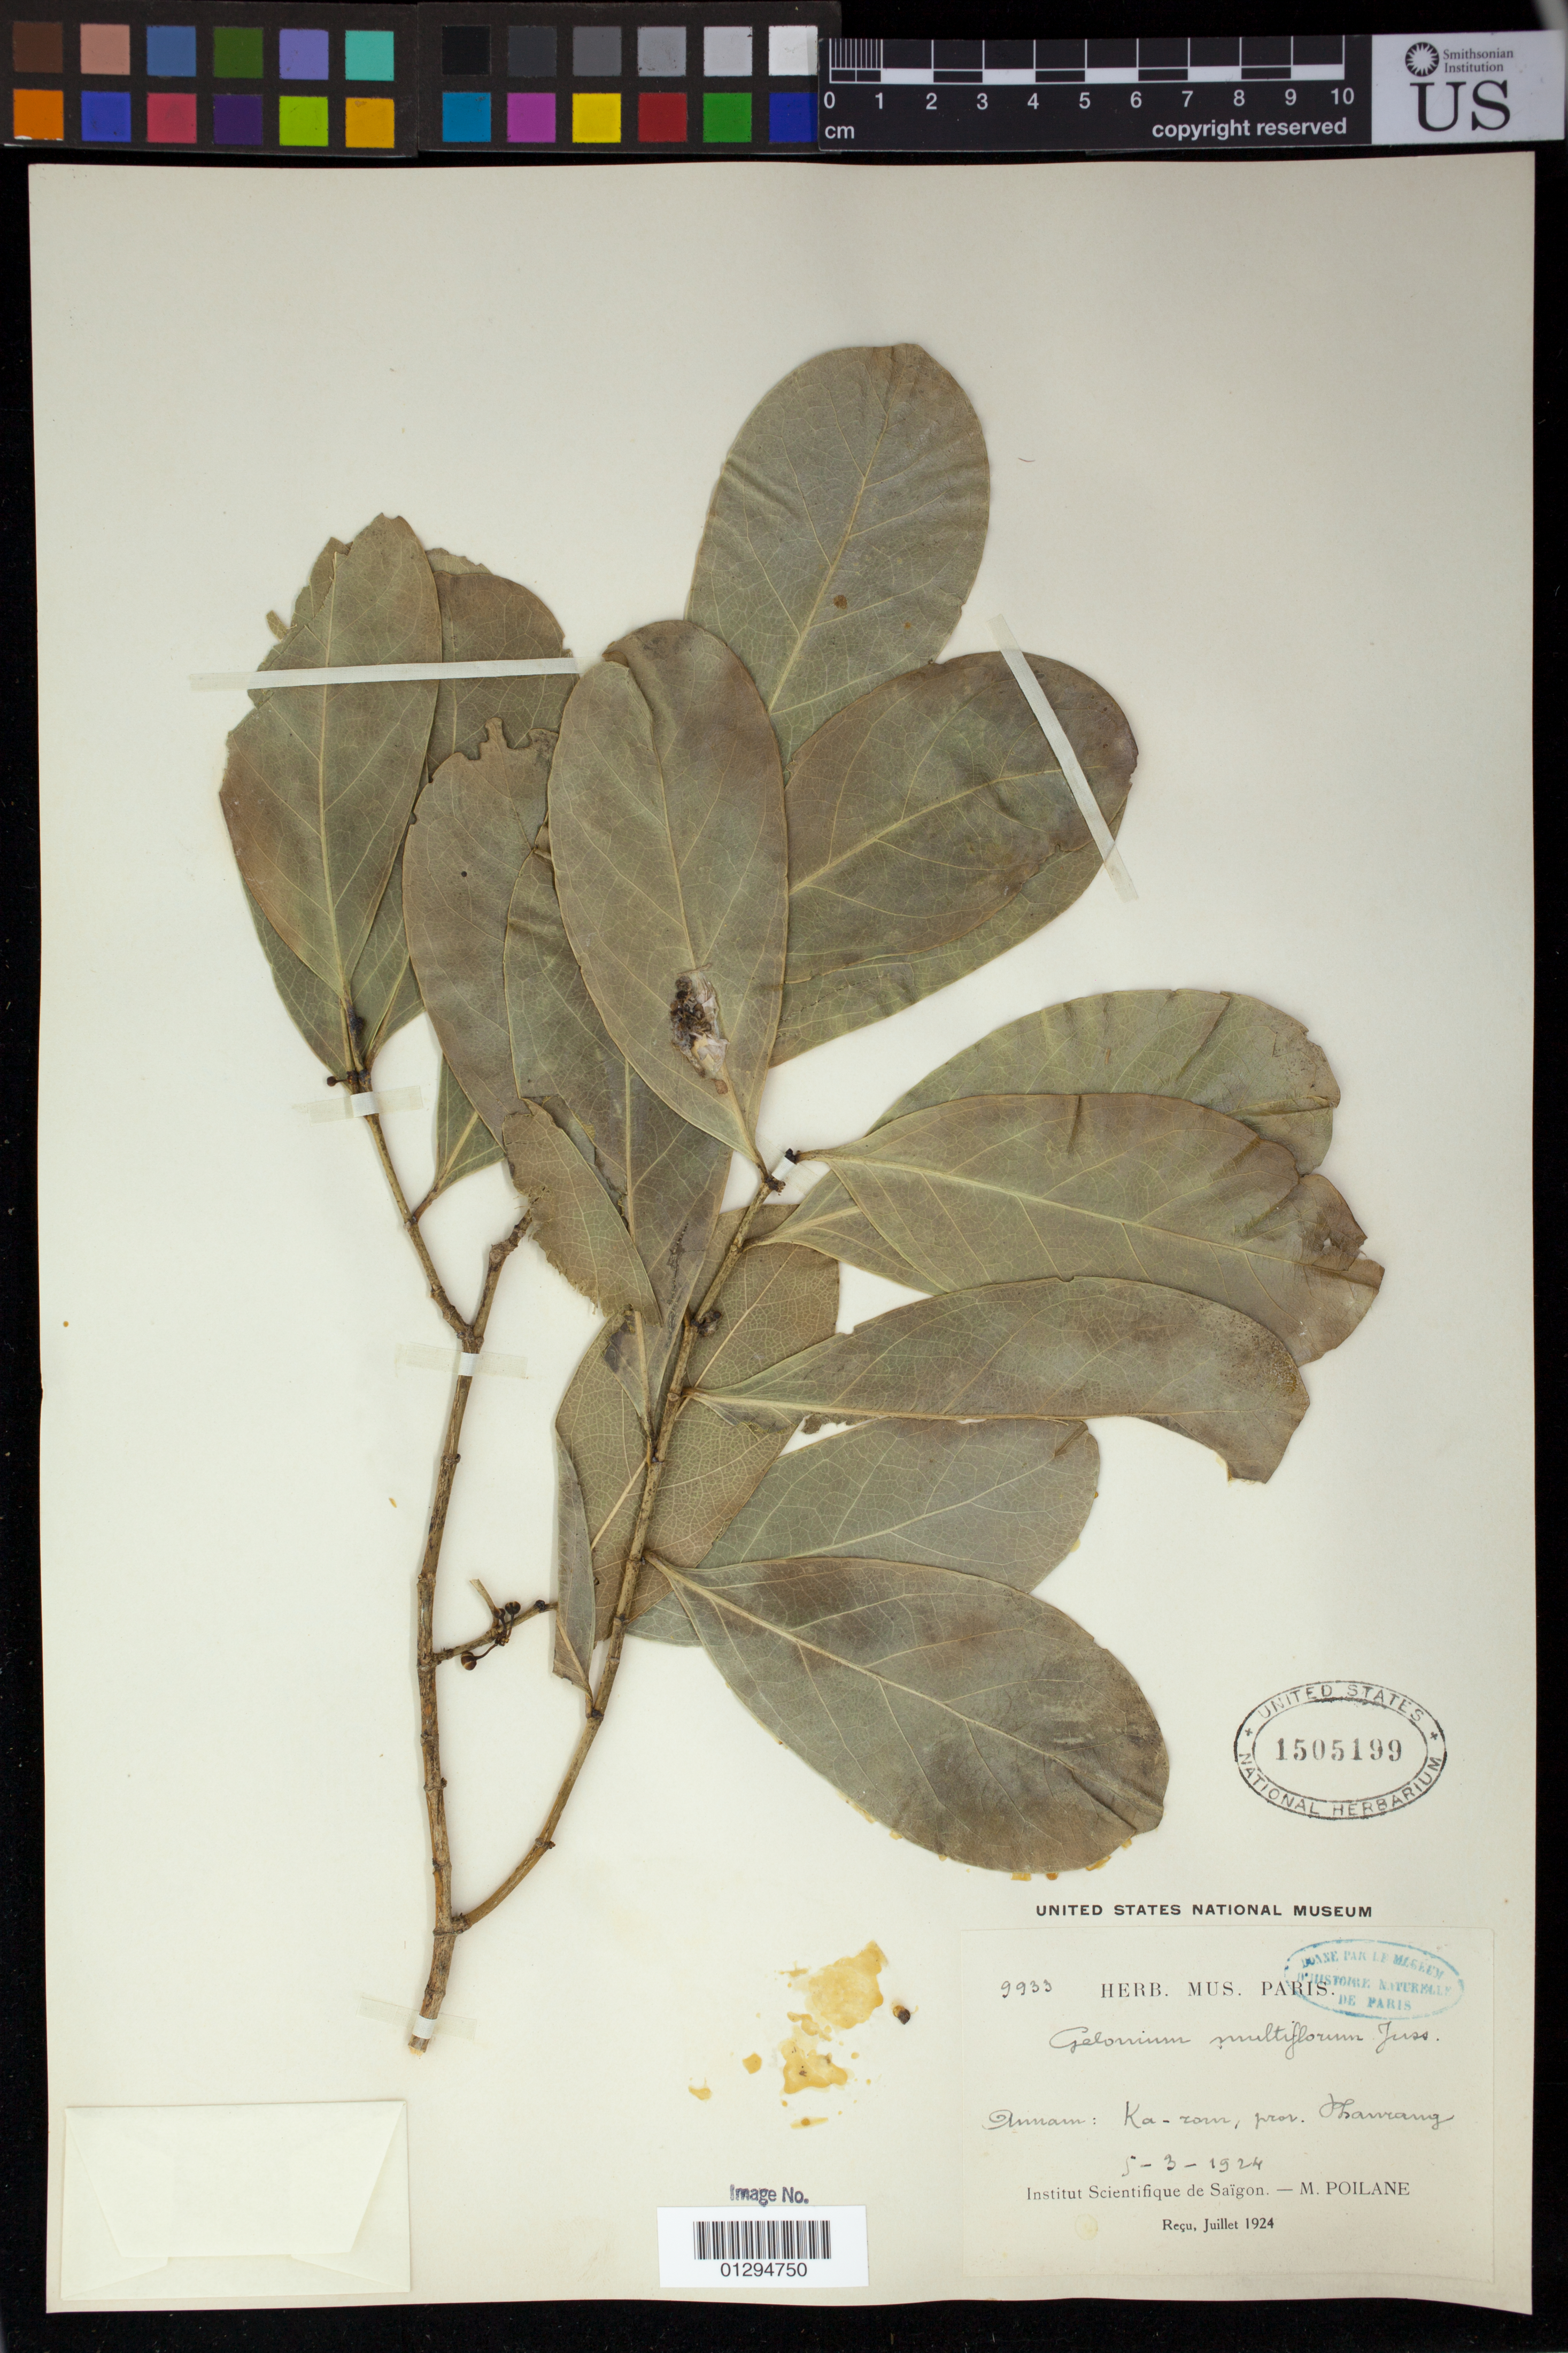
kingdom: Plantae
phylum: Tracheophyta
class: Magnoliopsida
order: Malpighiales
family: Euphorbiaceae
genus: Gelonium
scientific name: Gelonium multiflorum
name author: A. Juss.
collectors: M. Poilane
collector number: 9933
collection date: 1924-03-05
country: Vietnam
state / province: Ninh Thuan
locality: Annam: Ka - zom, prov. Phanrang [Phan Rang]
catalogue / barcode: US 1505199